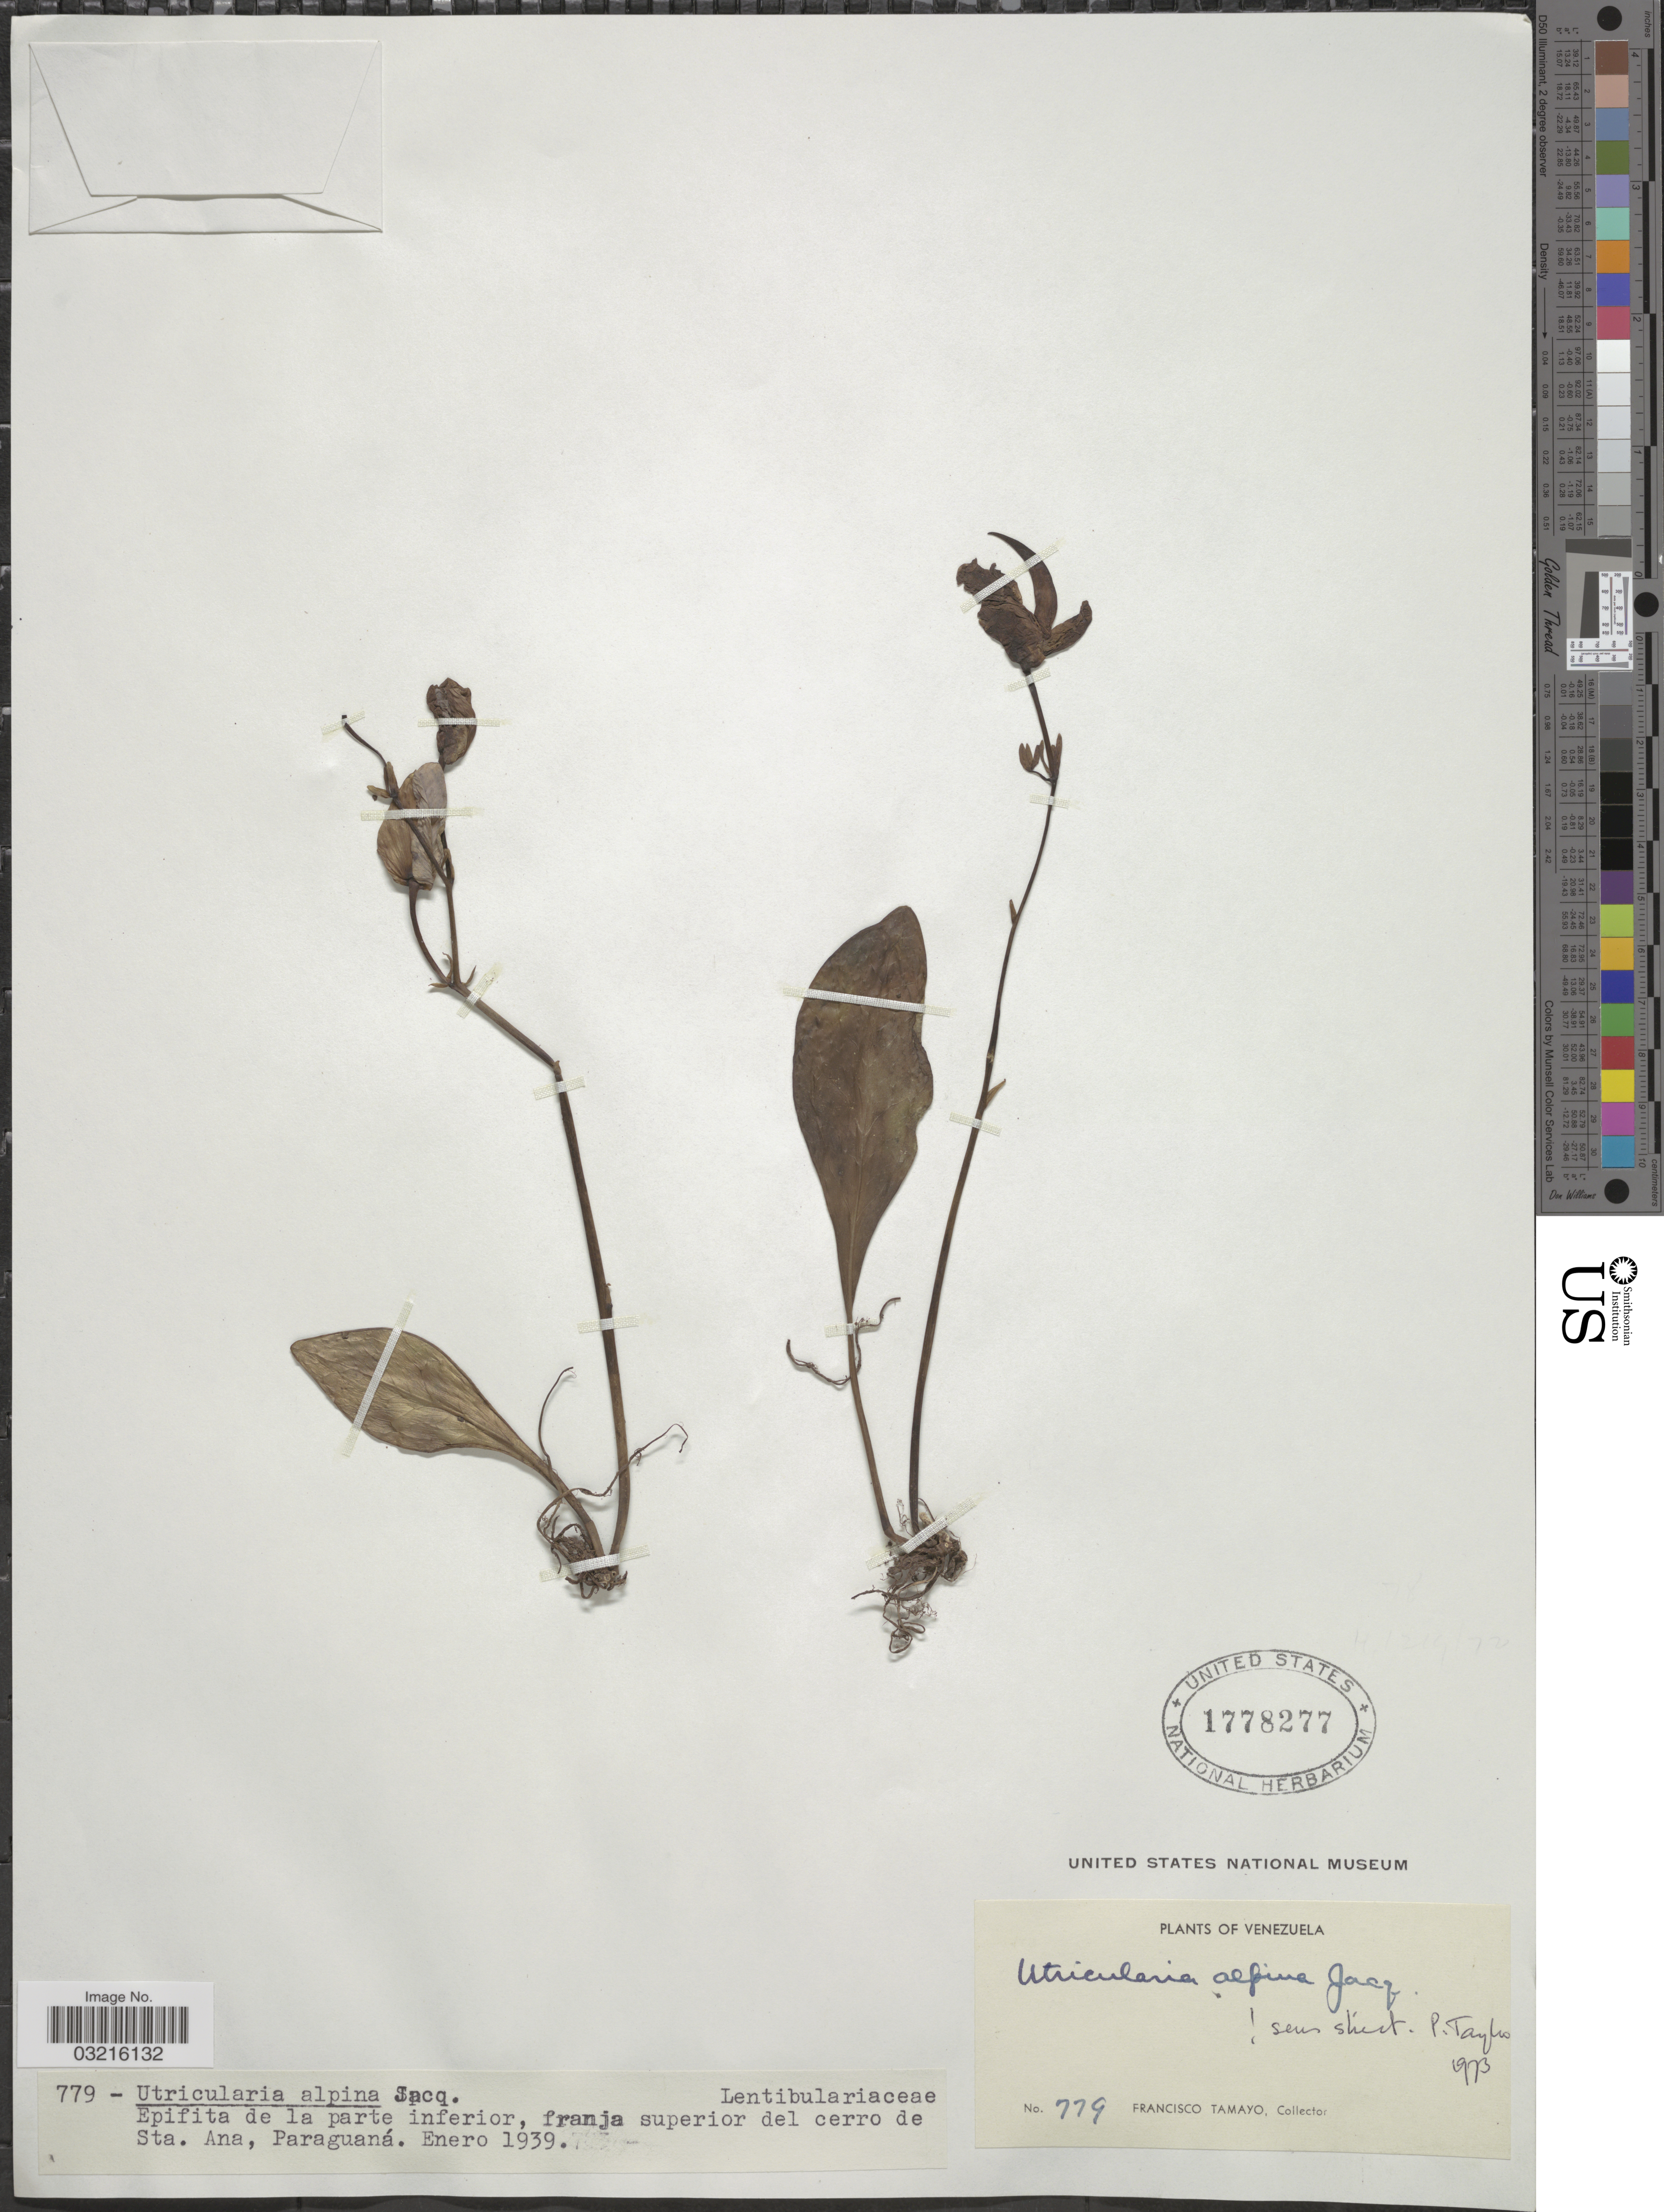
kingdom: Plantae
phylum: Tracheophyta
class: Magnoliopsida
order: Lamiales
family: Lentibulariaceae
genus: Utricularia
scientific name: Utricularia alpina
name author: Jacq.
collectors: F. Tamayo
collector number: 779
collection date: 1939-01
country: Venezuela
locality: Franja superior del cerro de Sta. Ana, Paraguaná.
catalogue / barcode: US 1778277